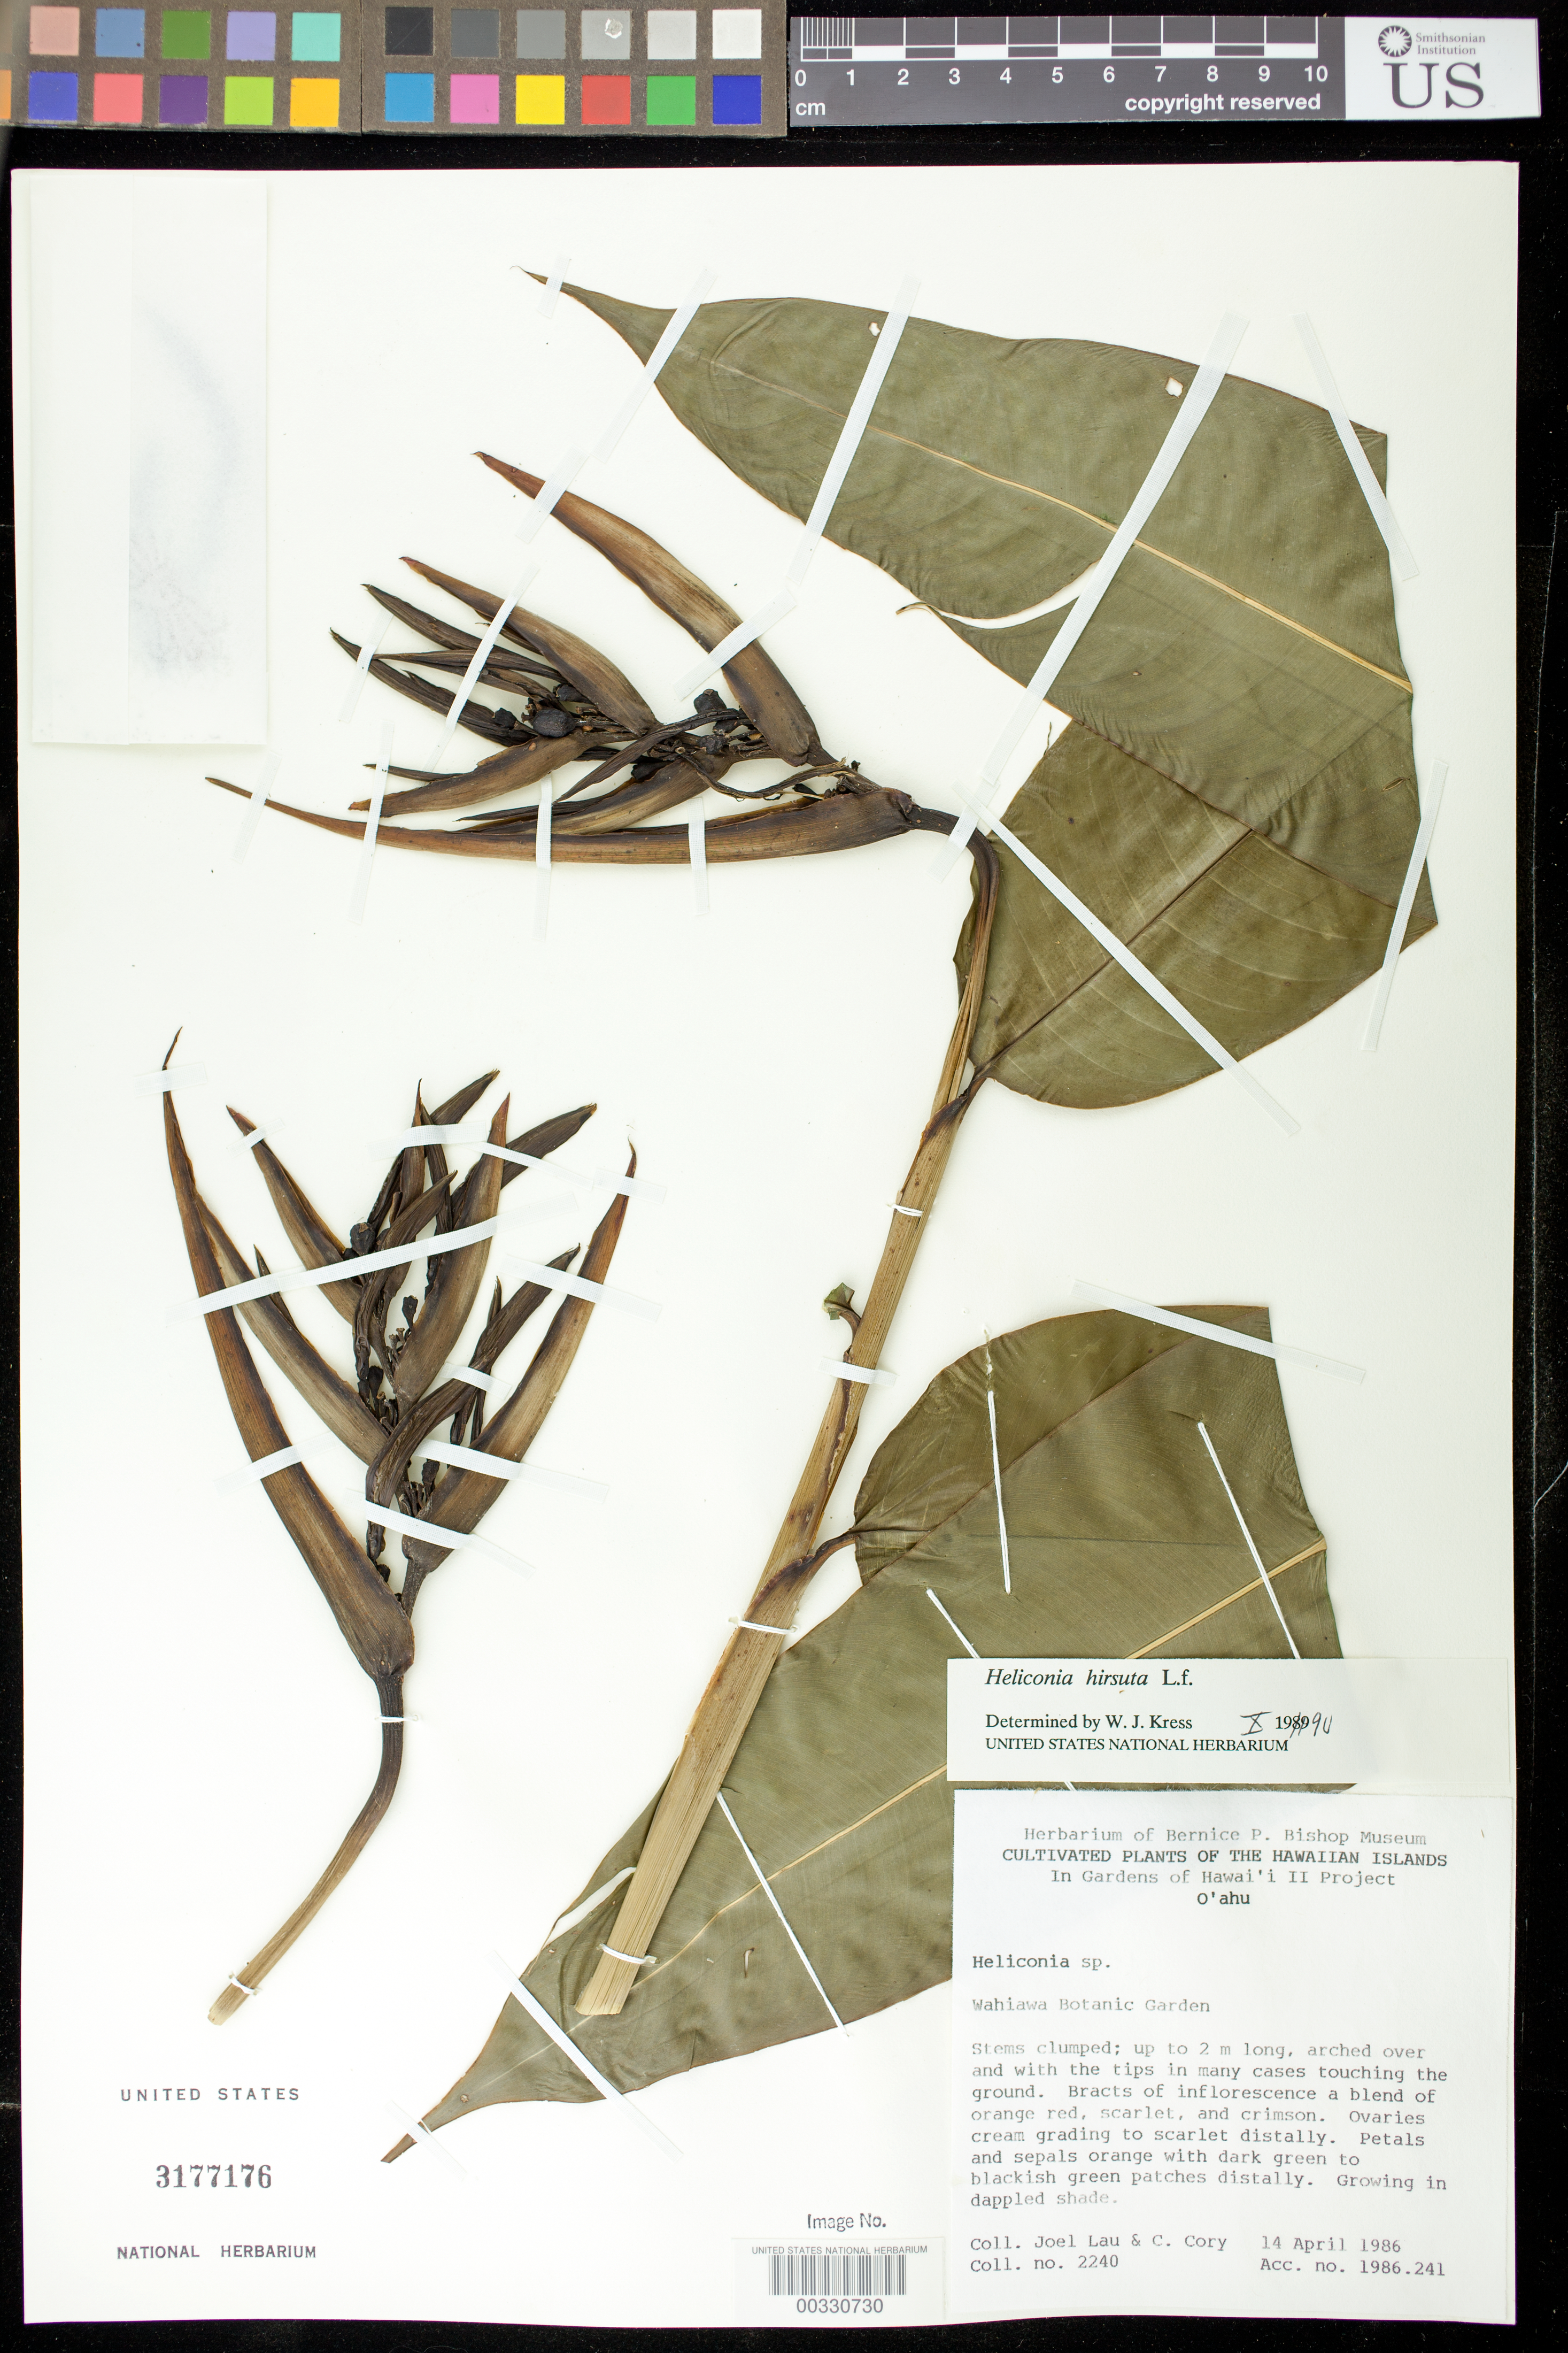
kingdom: Plantae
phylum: Tracheophyta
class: Liliopsida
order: Zingiberales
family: Heliconiaceae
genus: Heliconia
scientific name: Heliconia hirsuta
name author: L. f.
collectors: J. Lau & C. Cory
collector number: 2240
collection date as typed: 14 Apr 1986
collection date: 1986-04-14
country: United States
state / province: Florida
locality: Southern Florida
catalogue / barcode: US 3177176